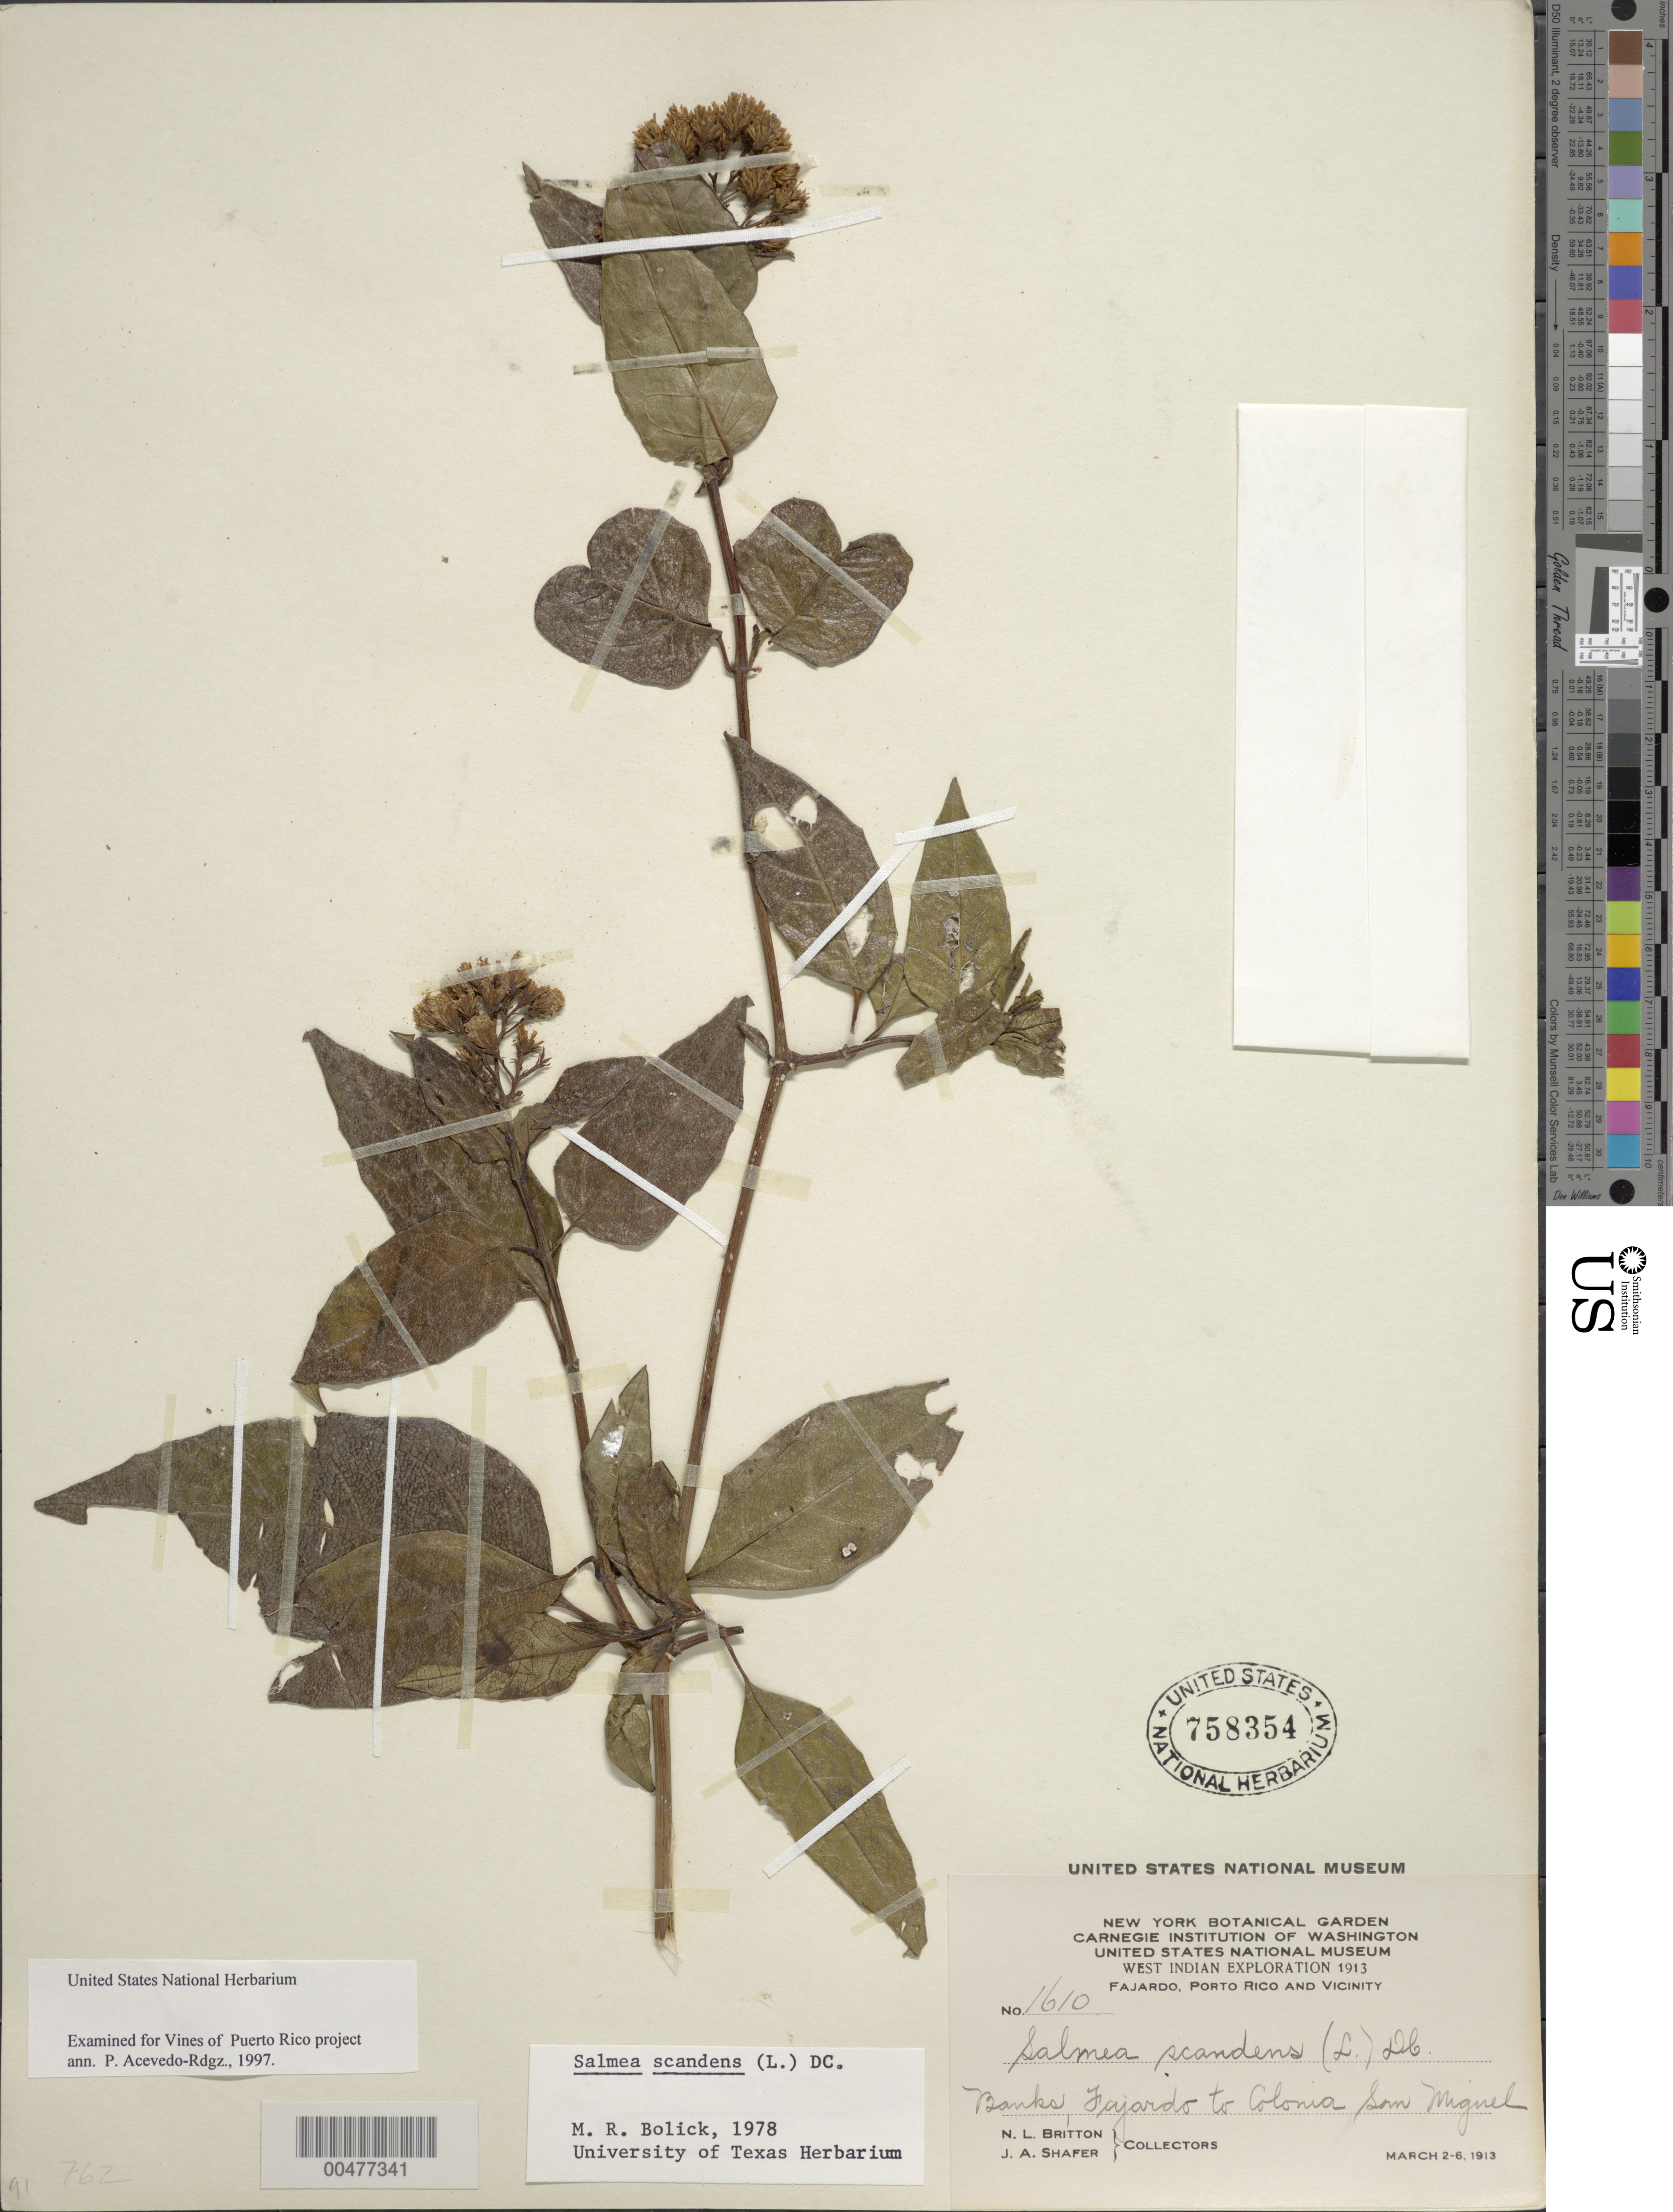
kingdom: Plantae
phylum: Tracheophyta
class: Magnoliopsida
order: Asterales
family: Asteraceae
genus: Salmea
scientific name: Salmea scandens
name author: (L.) DC.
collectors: N. Britton & J. A. Shafer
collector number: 1610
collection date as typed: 02 Mar 1913 to 06 Mar 1913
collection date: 1913-03-02/1913-03-06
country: Puerto Rico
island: Greater Antilles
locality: Fajardo to Colonia San Miguel. Banks.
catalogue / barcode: US 758354